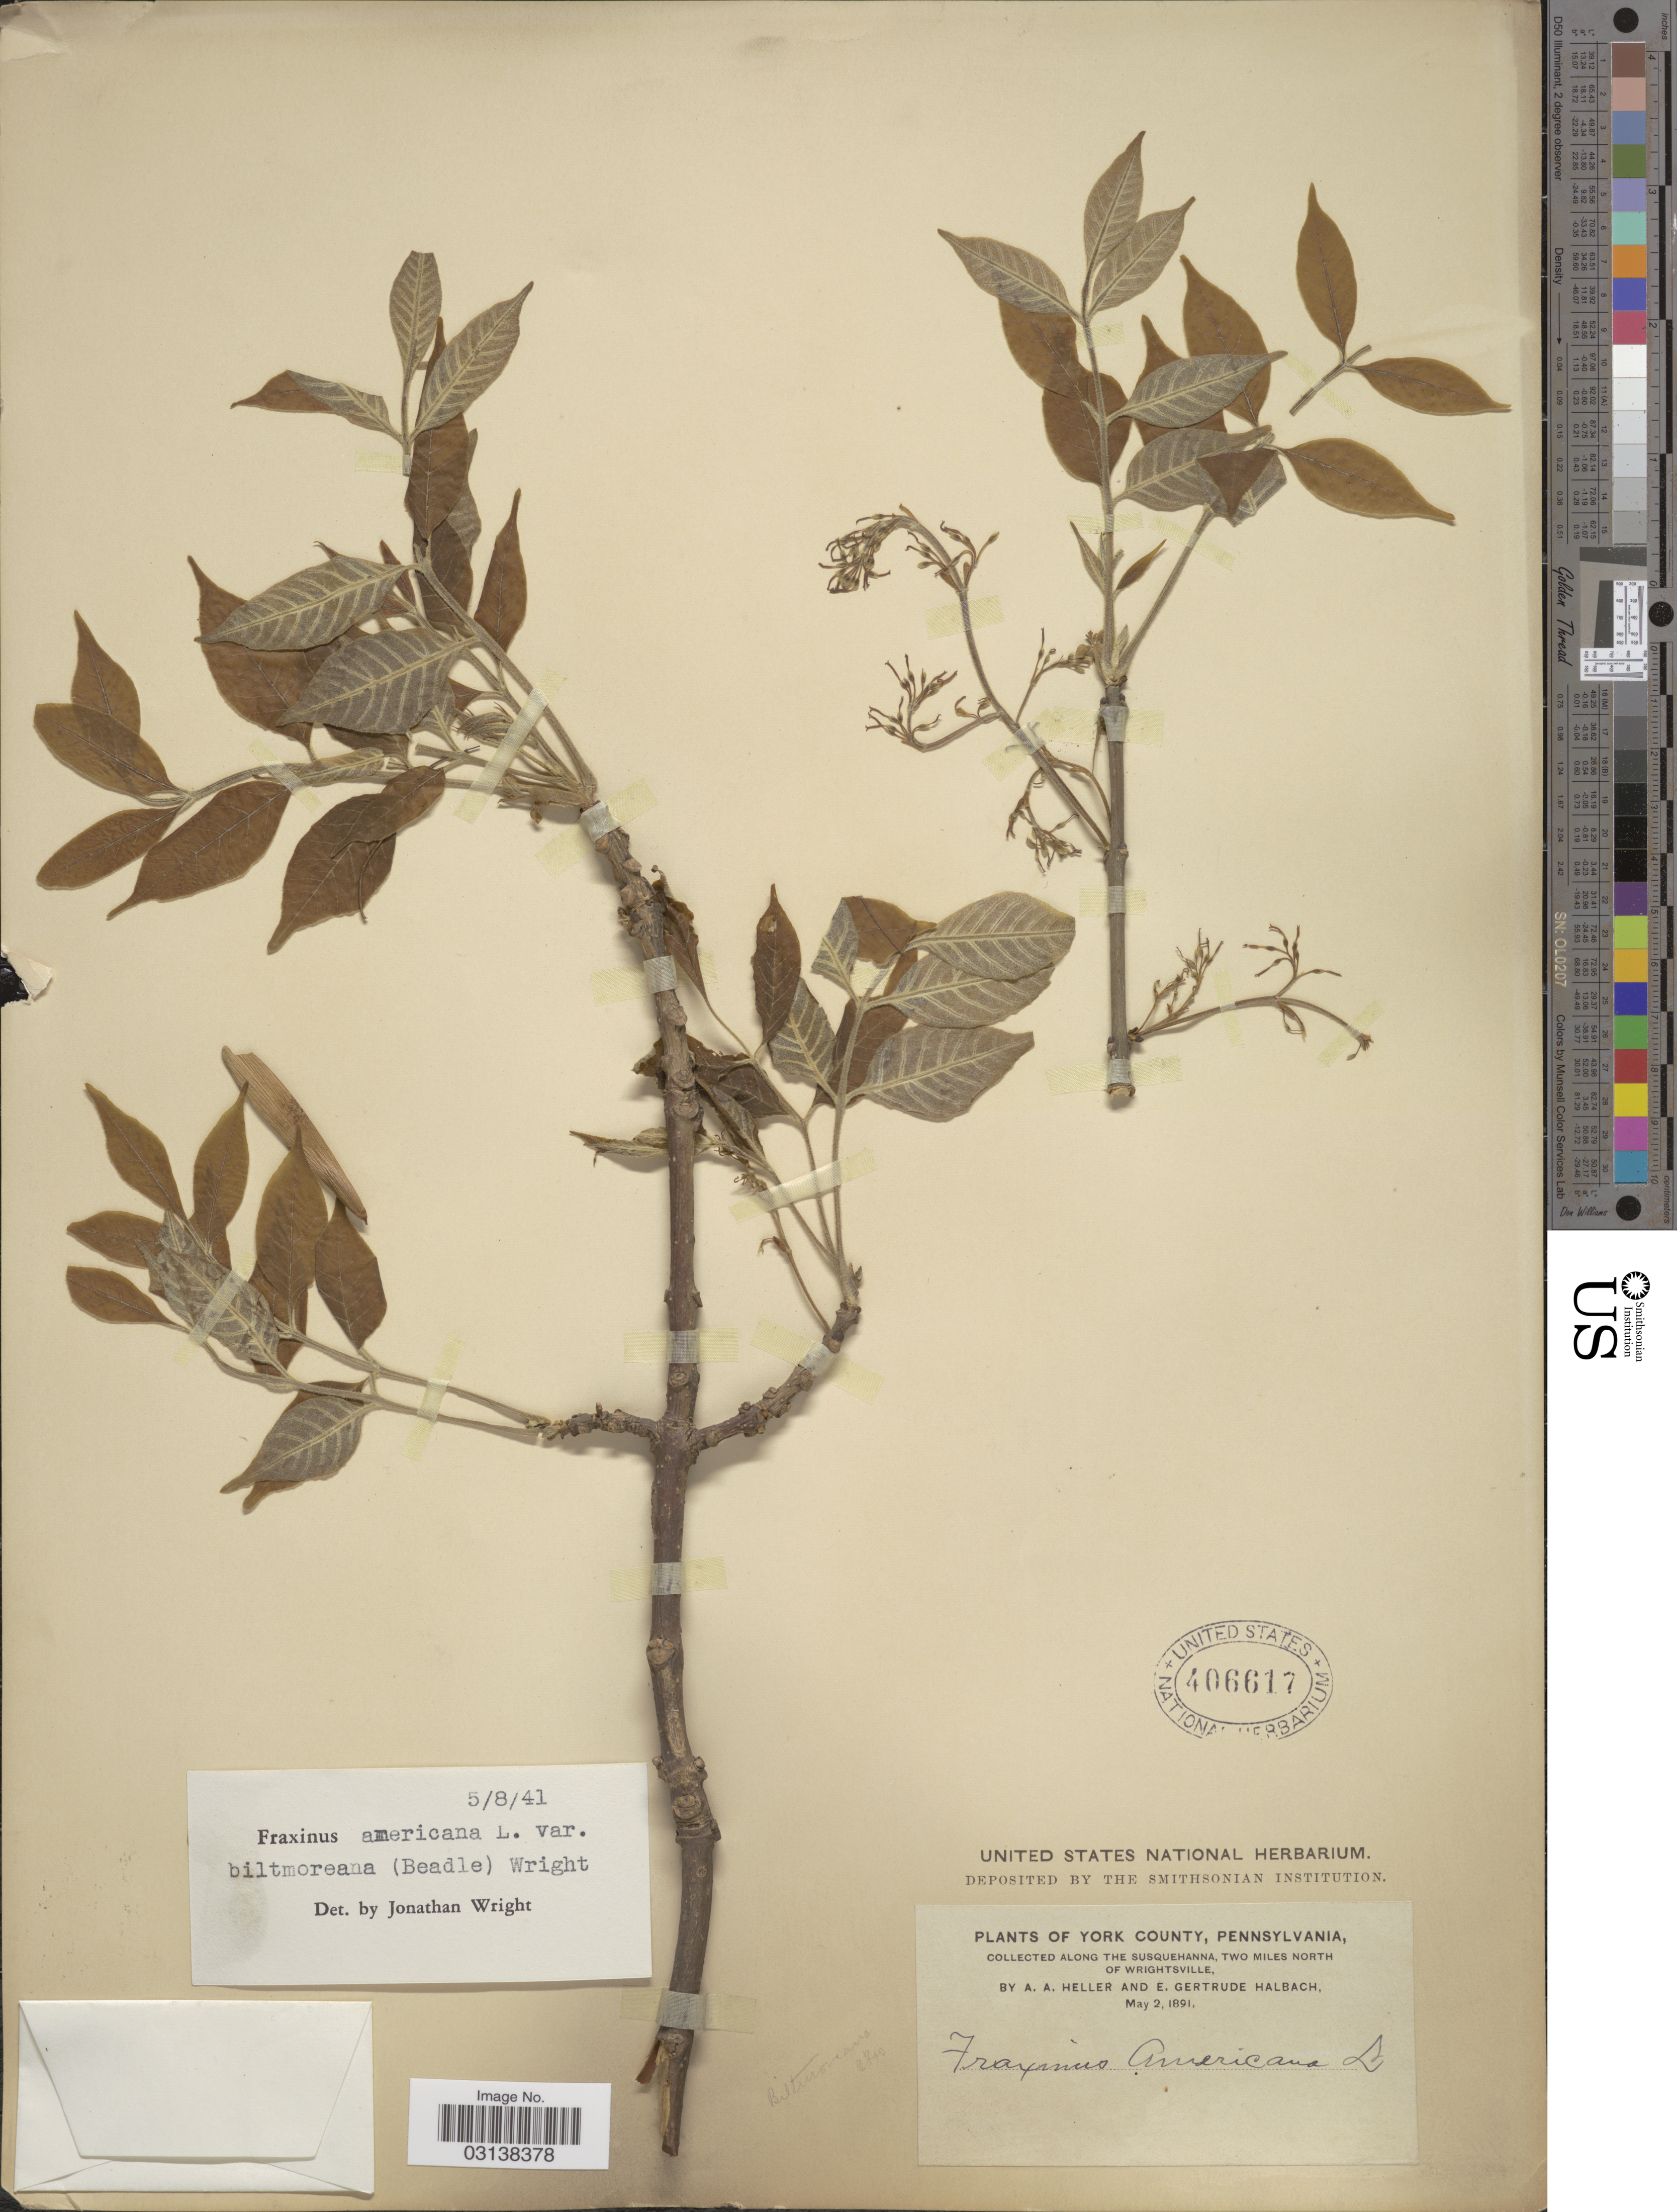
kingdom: Plantae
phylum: Tracheophyta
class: Magnoliopsida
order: Lamiales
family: Oleaceae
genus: Fraxinus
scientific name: Fraxinus americana var. biltmoreana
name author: (Beadle) J.W. Wright ex Fernald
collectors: A. A. Heller & E. G. Halbach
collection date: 1891-05-02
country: United States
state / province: Pennsylvania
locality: York County. Collected along the Susquehanna, two miles north of Wrightsville.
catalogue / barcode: US 406617